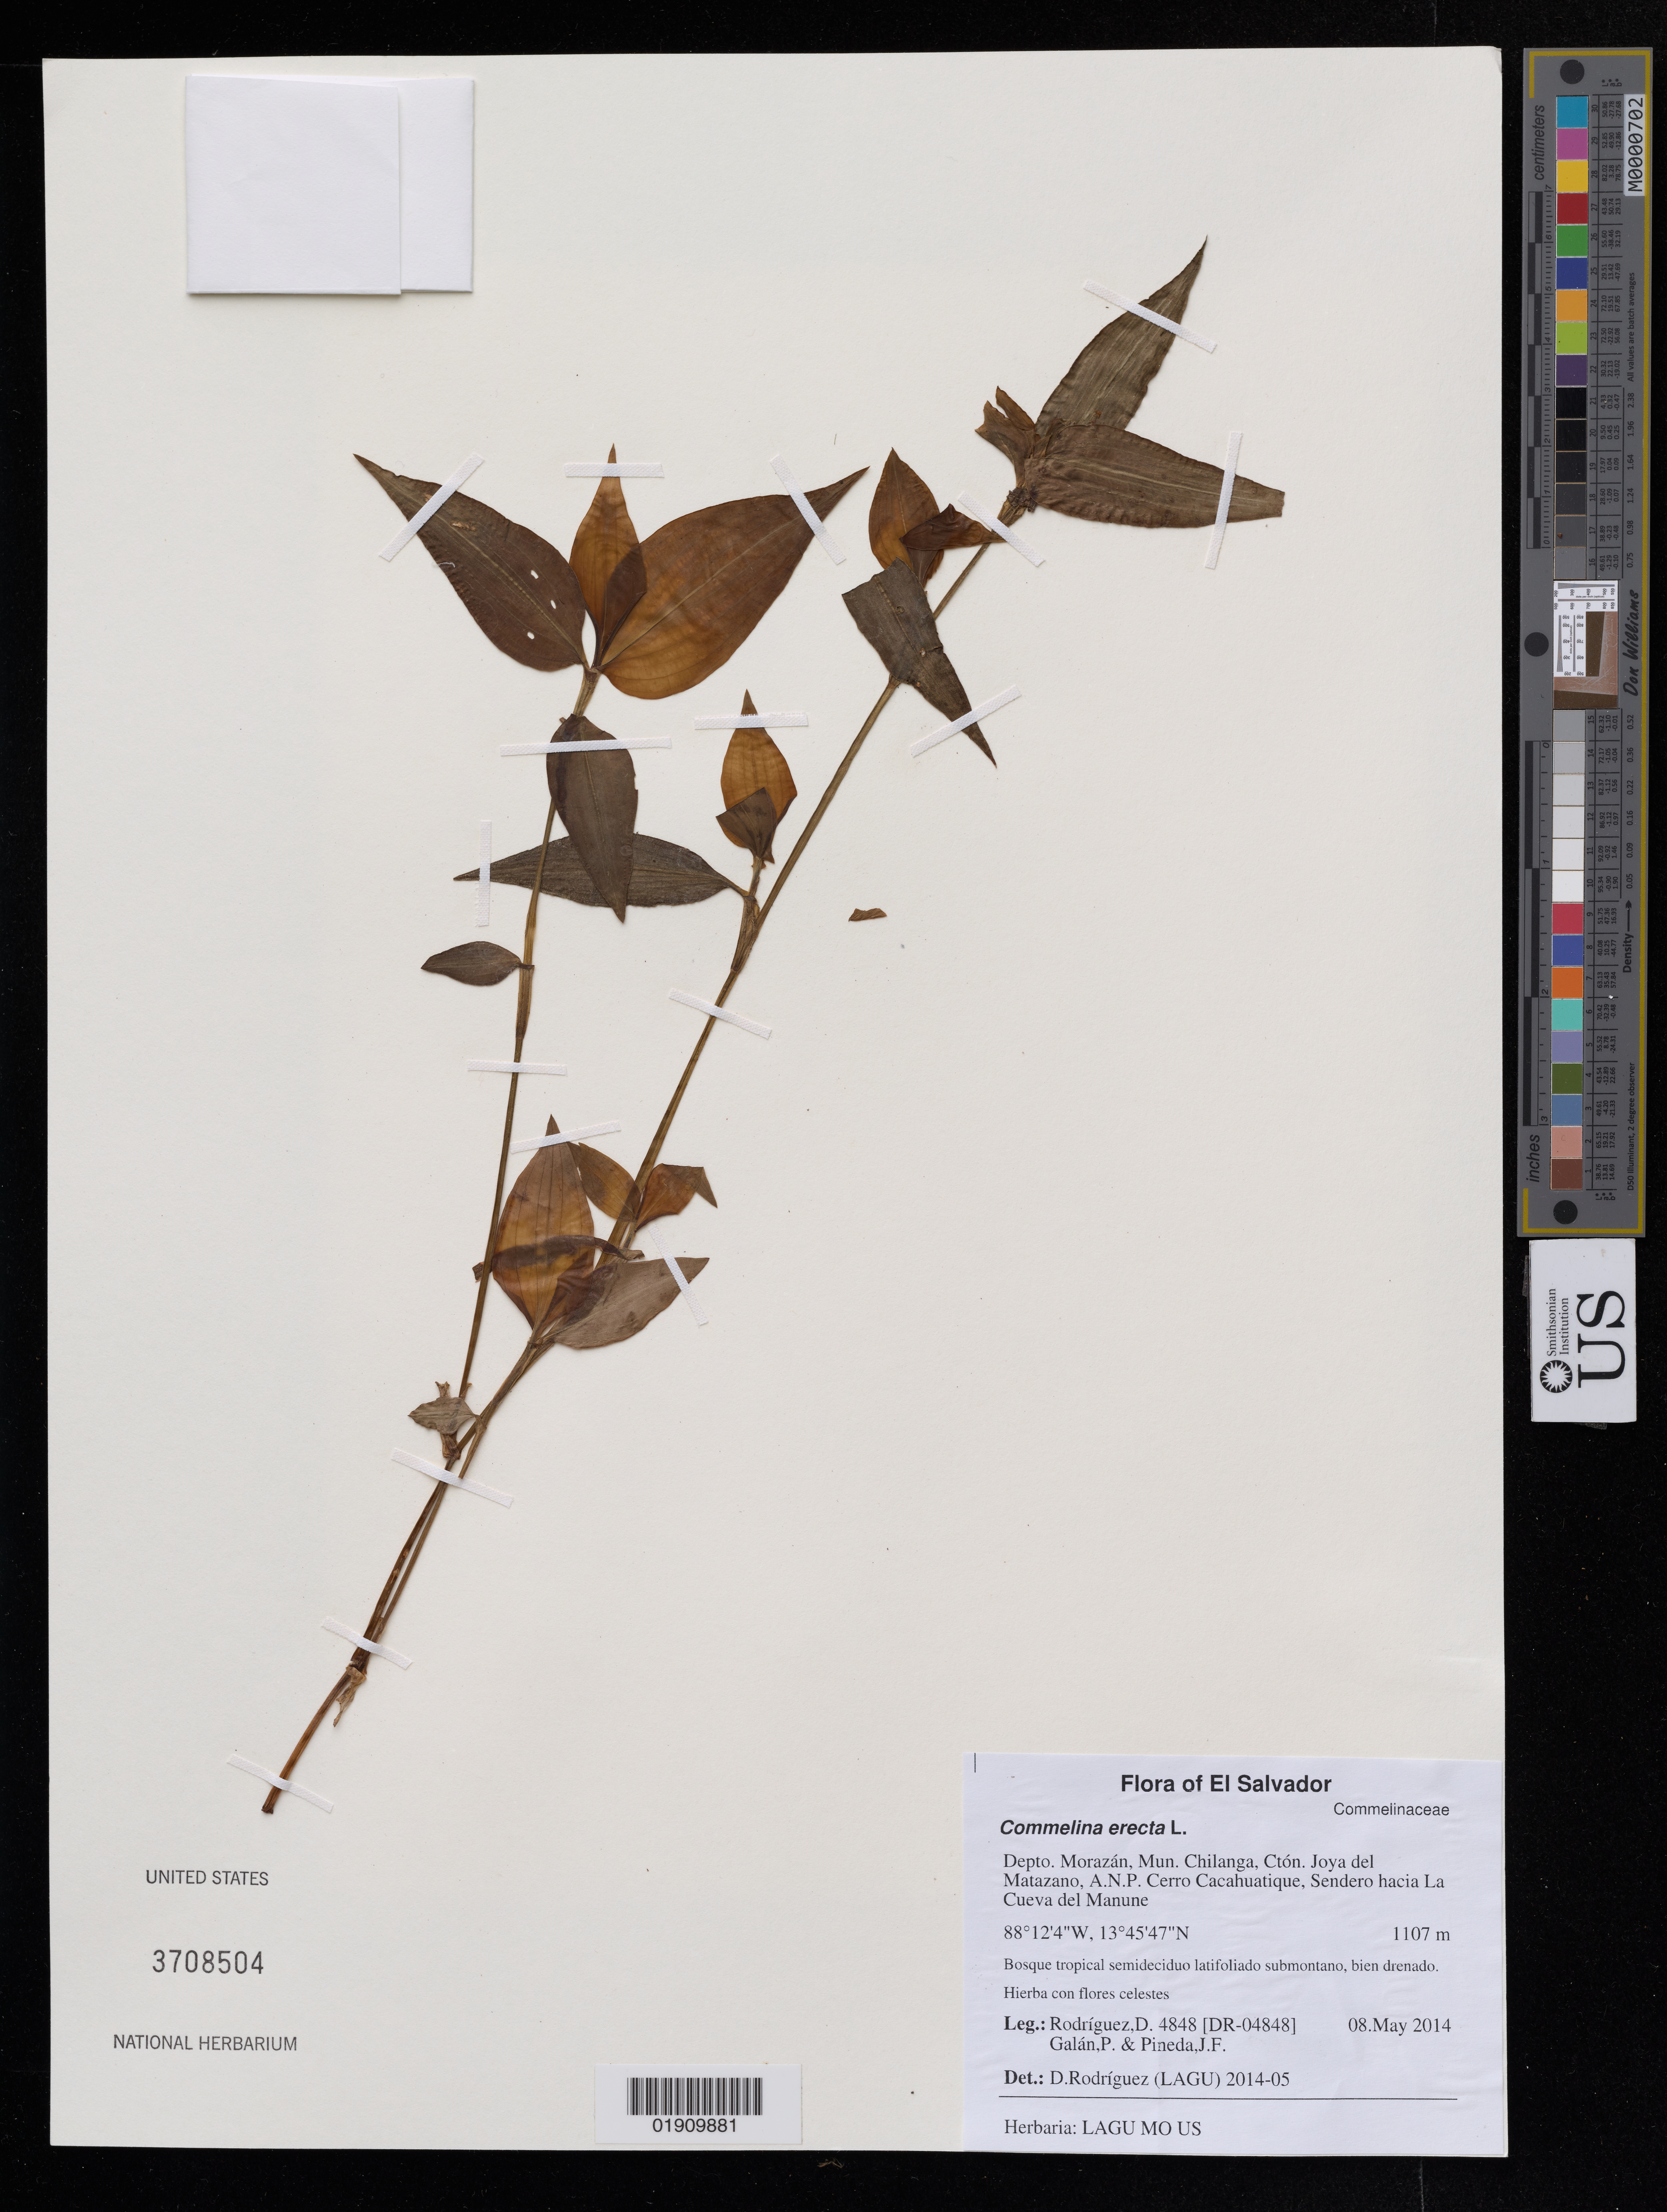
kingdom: Plantae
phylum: Tracheophyta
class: Magnoliopsida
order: Asterales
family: Asteraceae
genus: Pseudognaphalium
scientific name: Pseudognaphalium obtusifolium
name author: (L.) Hilliard & B.L. Burtt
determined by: Strong, Mark T., (BOT), Smithsonian Institution - National Museum of Natural History (UNITED STATES)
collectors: M. T. Strong & C. L. Kelloff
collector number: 5377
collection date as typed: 11 September 2016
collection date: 2016-09-11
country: United States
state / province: Virginia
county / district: Sussex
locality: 7.9 km S of Waverly at the junction of SR606 and SR604. Seymeria, Iris verna, and Helianthus angustifolius at this site.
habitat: Ecotone between roadside and pine woods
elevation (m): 35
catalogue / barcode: US 3708335